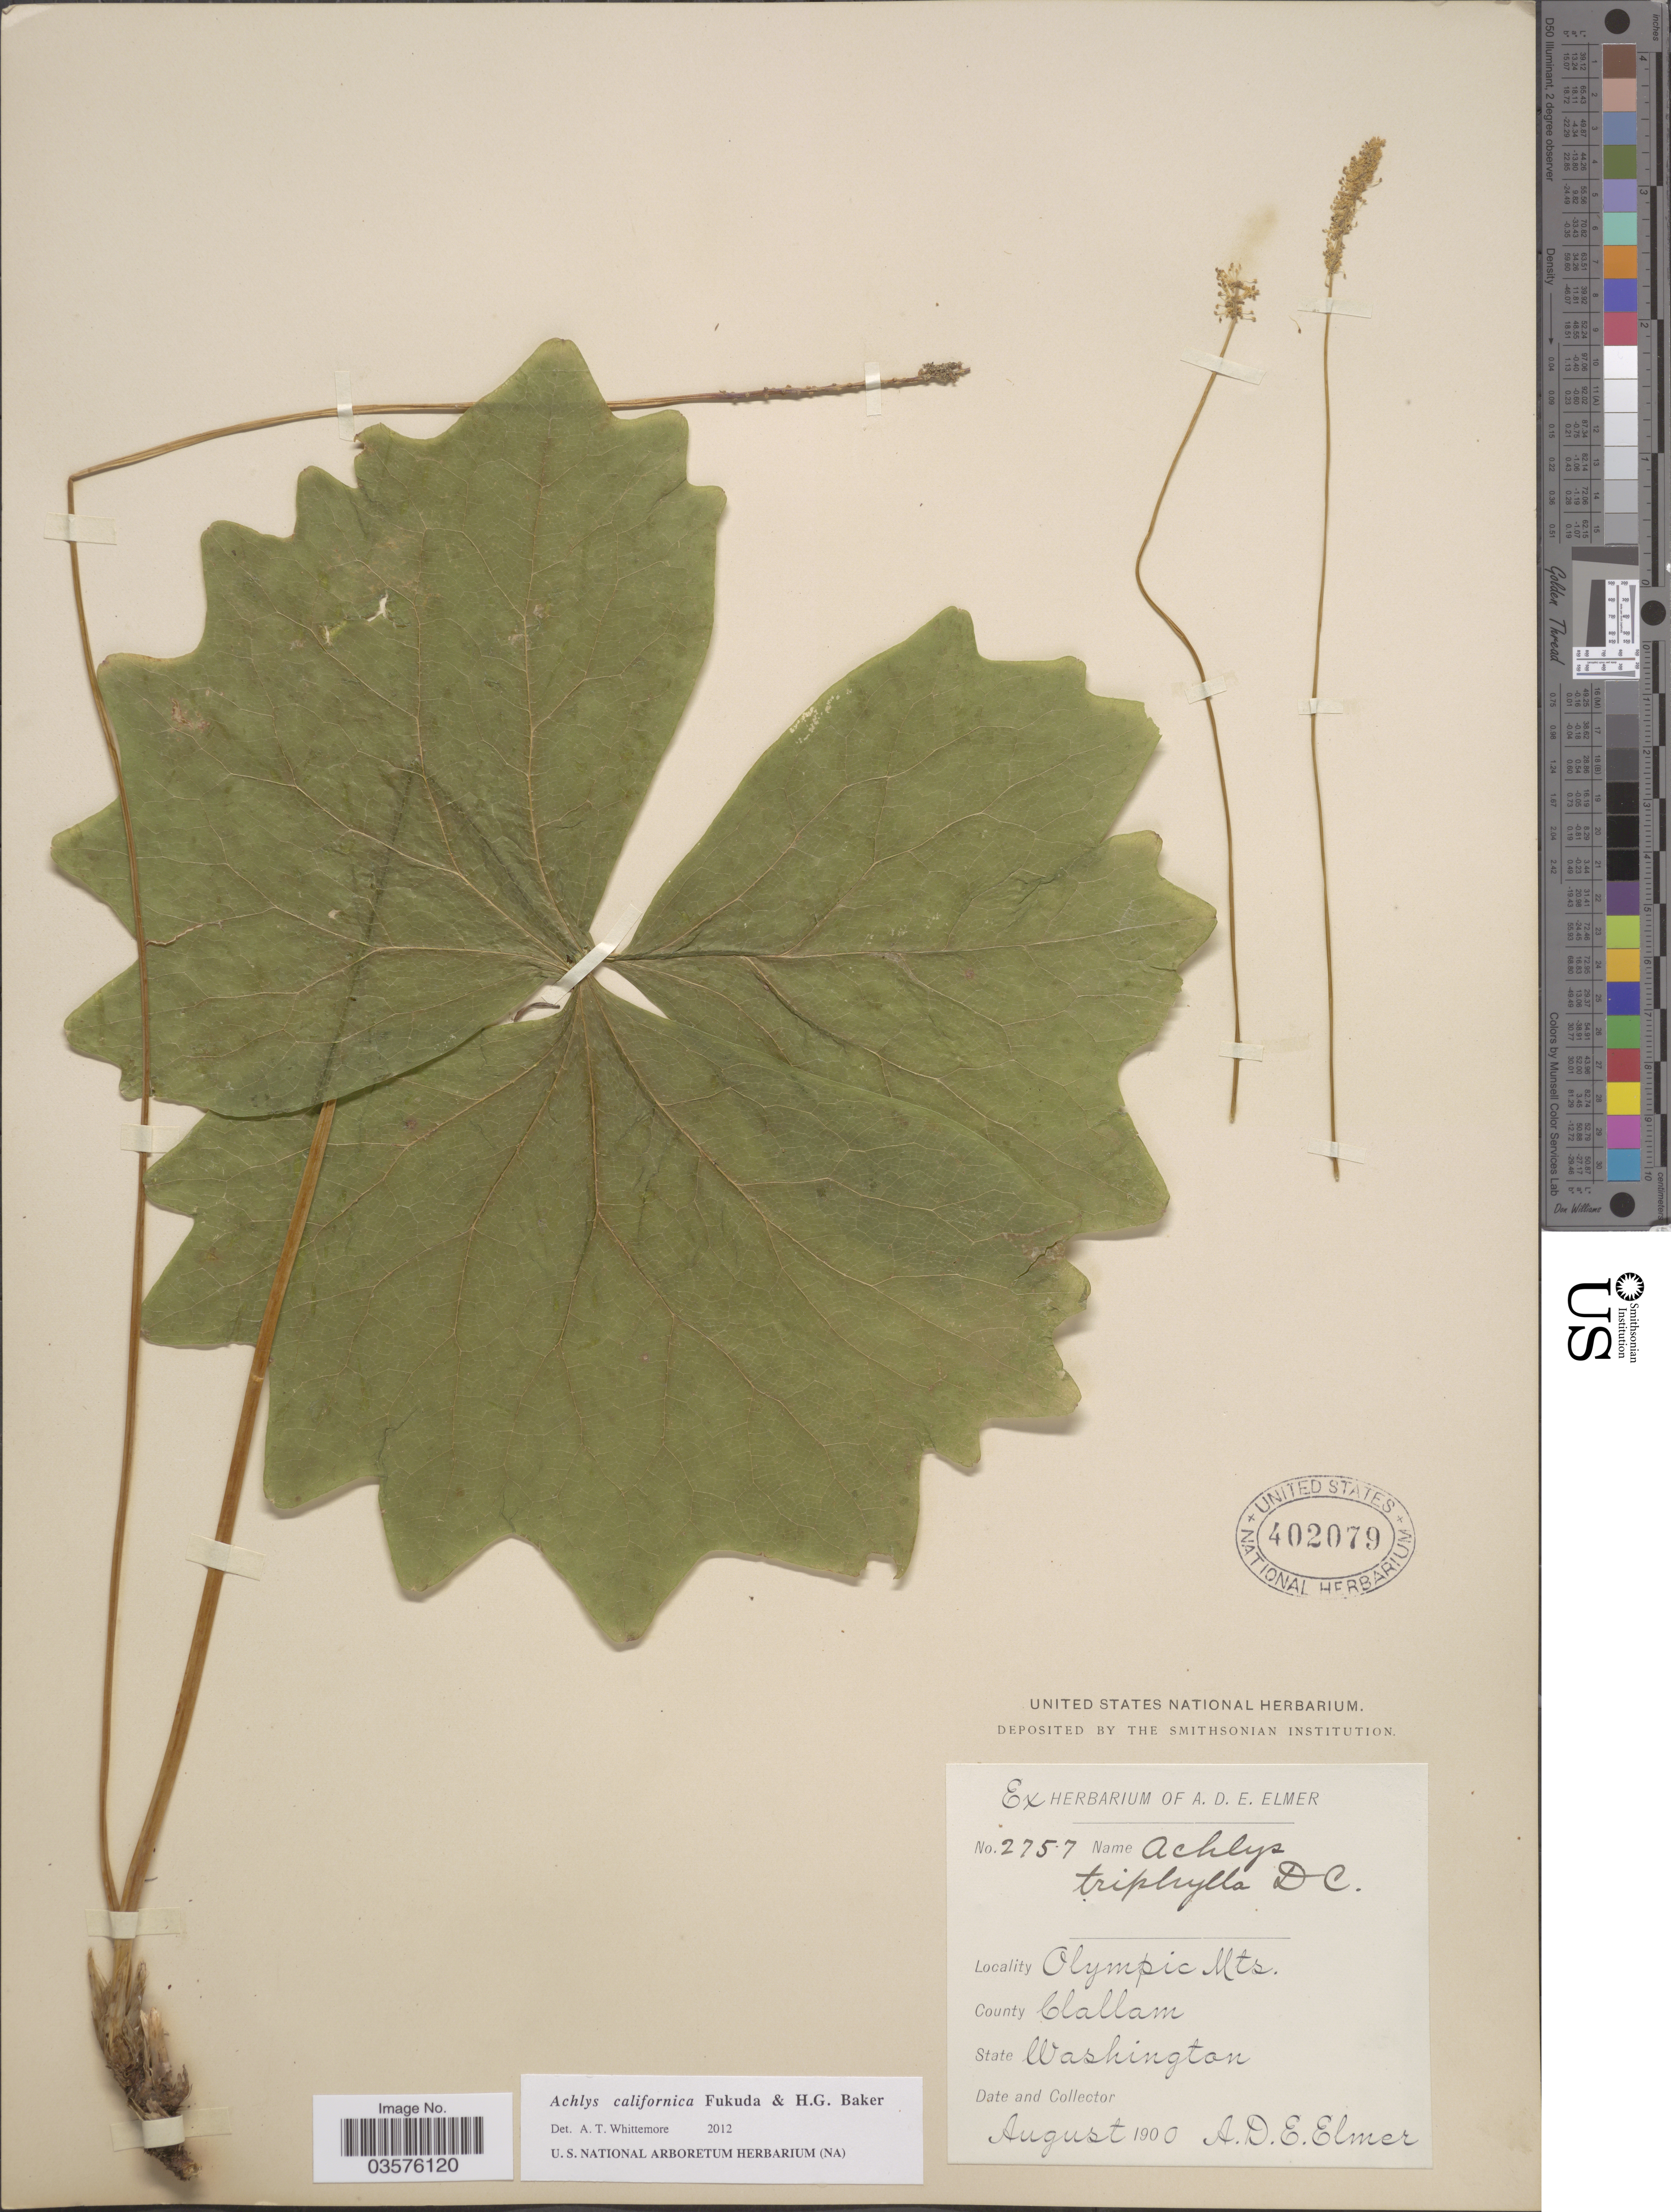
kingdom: Plantae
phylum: Tracheophyta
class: Magnoliopsida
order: Ranunculales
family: Berberidaceae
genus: Achlys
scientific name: Achlys californica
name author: Fukuda & H.G. Baker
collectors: A. D. E. Elmer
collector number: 2757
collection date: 1900-08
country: United States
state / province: Washington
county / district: Clallam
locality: Olympic Mts. County Clallam.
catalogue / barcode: US 402079